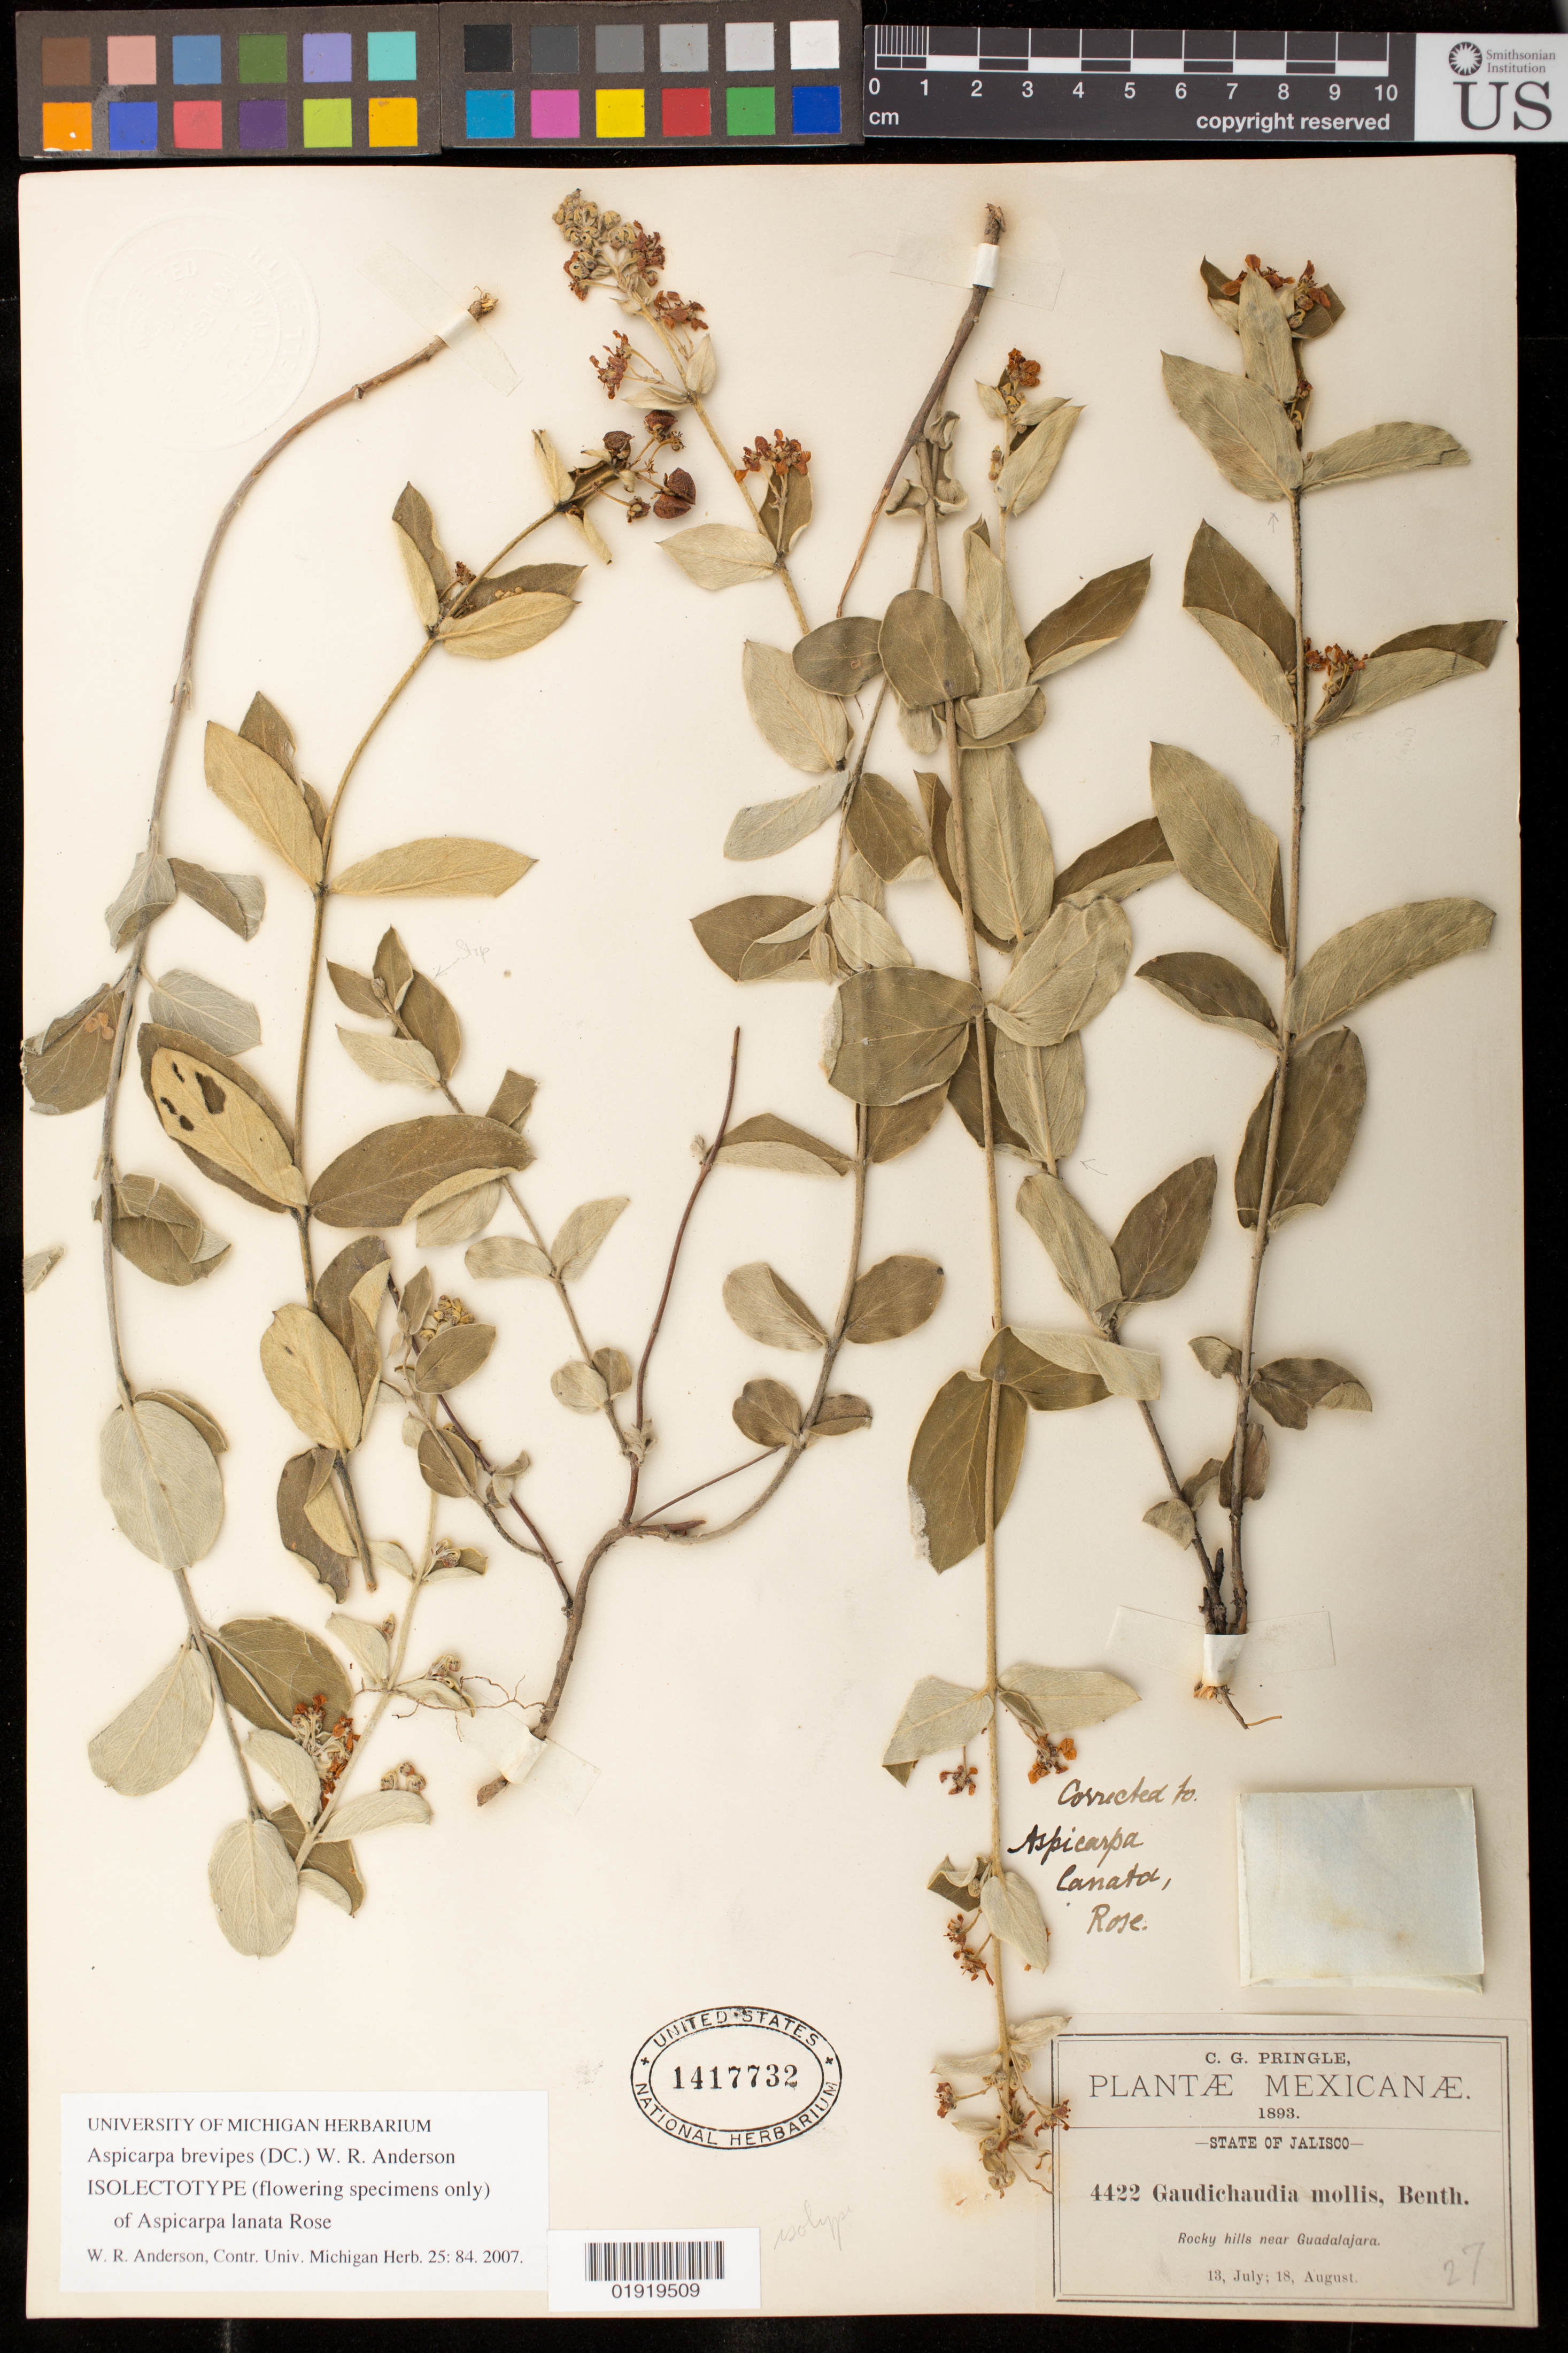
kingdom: Plantae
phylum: Tracheophyta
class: Magnoliopsida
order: Malpighiales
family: Malpighiaceae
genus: Aspicarpa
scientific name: Aspicarpa lanata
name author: Rose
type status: Isolectotype; Type Collection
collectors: C. G. Pringle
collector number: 4422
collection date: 1893-07-13,1893-08-18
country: Mexico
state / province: Jalisco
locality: Rocky hills near Guadalajara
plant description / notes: Protologue cites Pringle 4222, apparently in error. Sheet is mounted with 2 elements (flowering, 13 Jul; fruiting, 18 Aug); lectotype as designated by Anderson (2007) is explicitly based on flowering element only, q.v. for discussion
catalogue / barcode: US 1417732